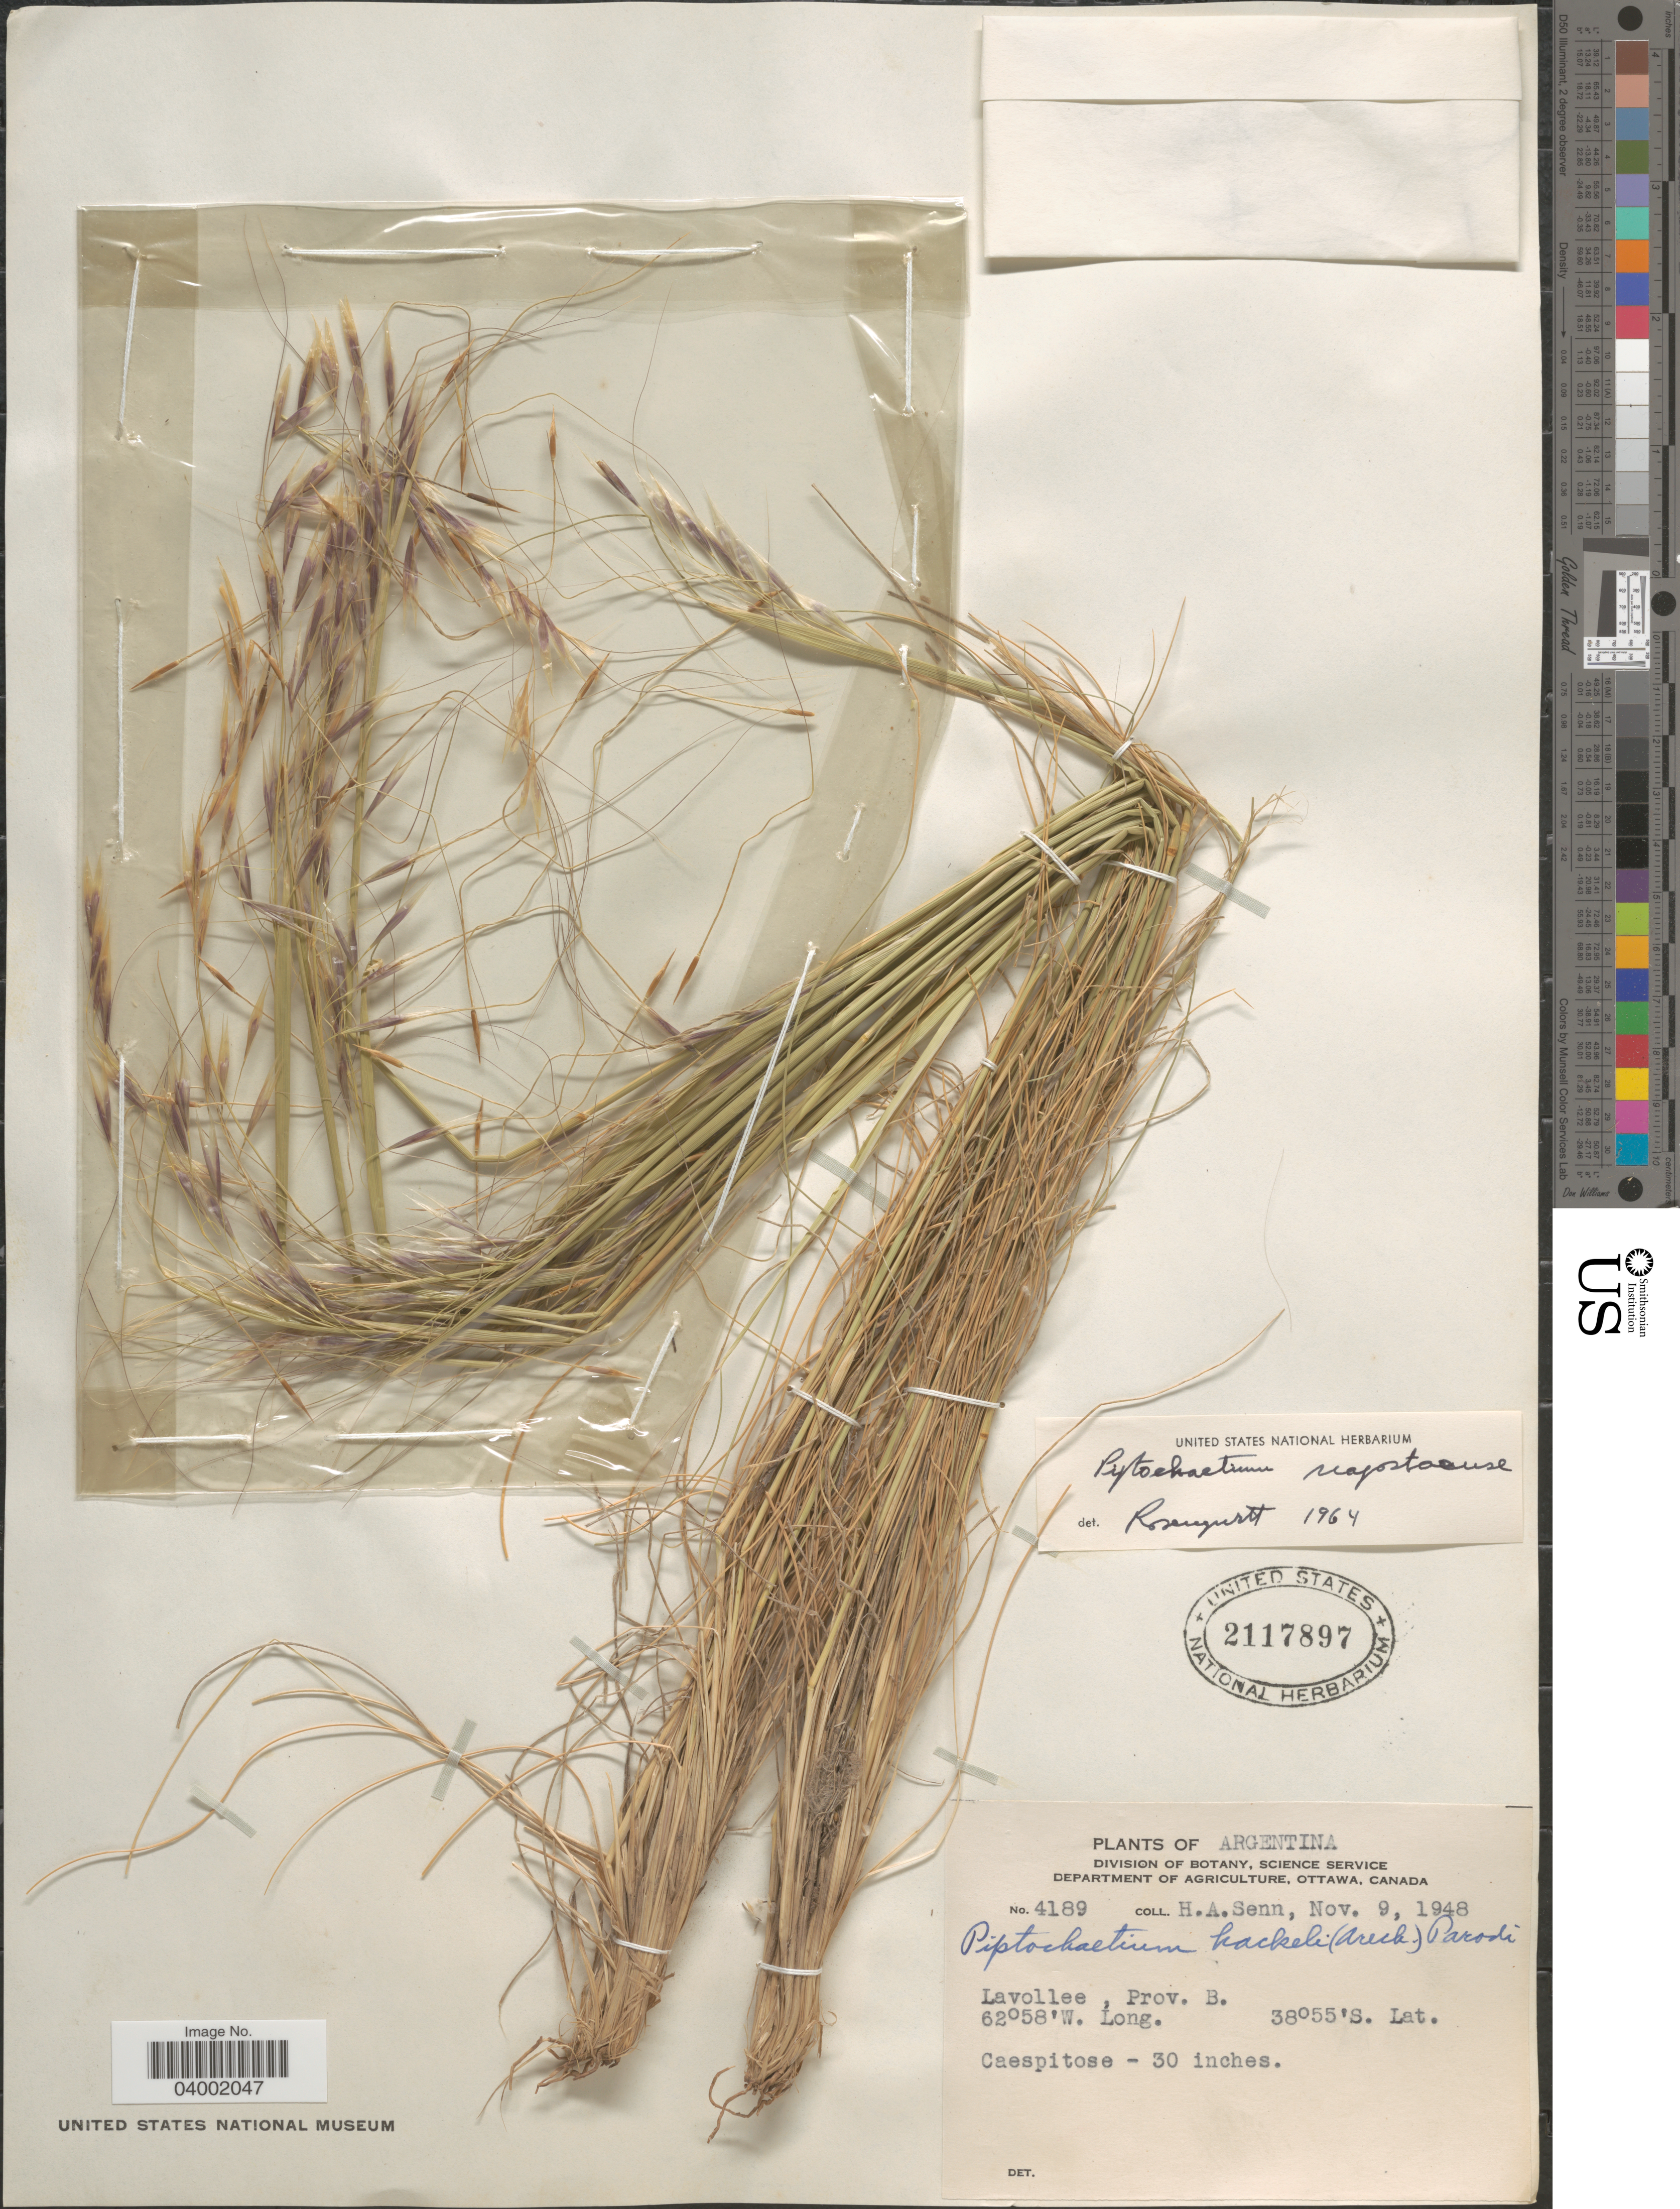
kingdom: Plantae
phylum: Tracheophyta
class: Liliopsida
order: Poales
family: Poaceae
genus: Piptochaetium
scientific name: Piptochaetium napostaense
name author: (Speg.) Hack.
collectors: H. Senn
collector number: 4189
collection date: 1948-11-09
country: Argentina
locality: Lavollee, Prov. B.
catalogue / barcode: US 2117897